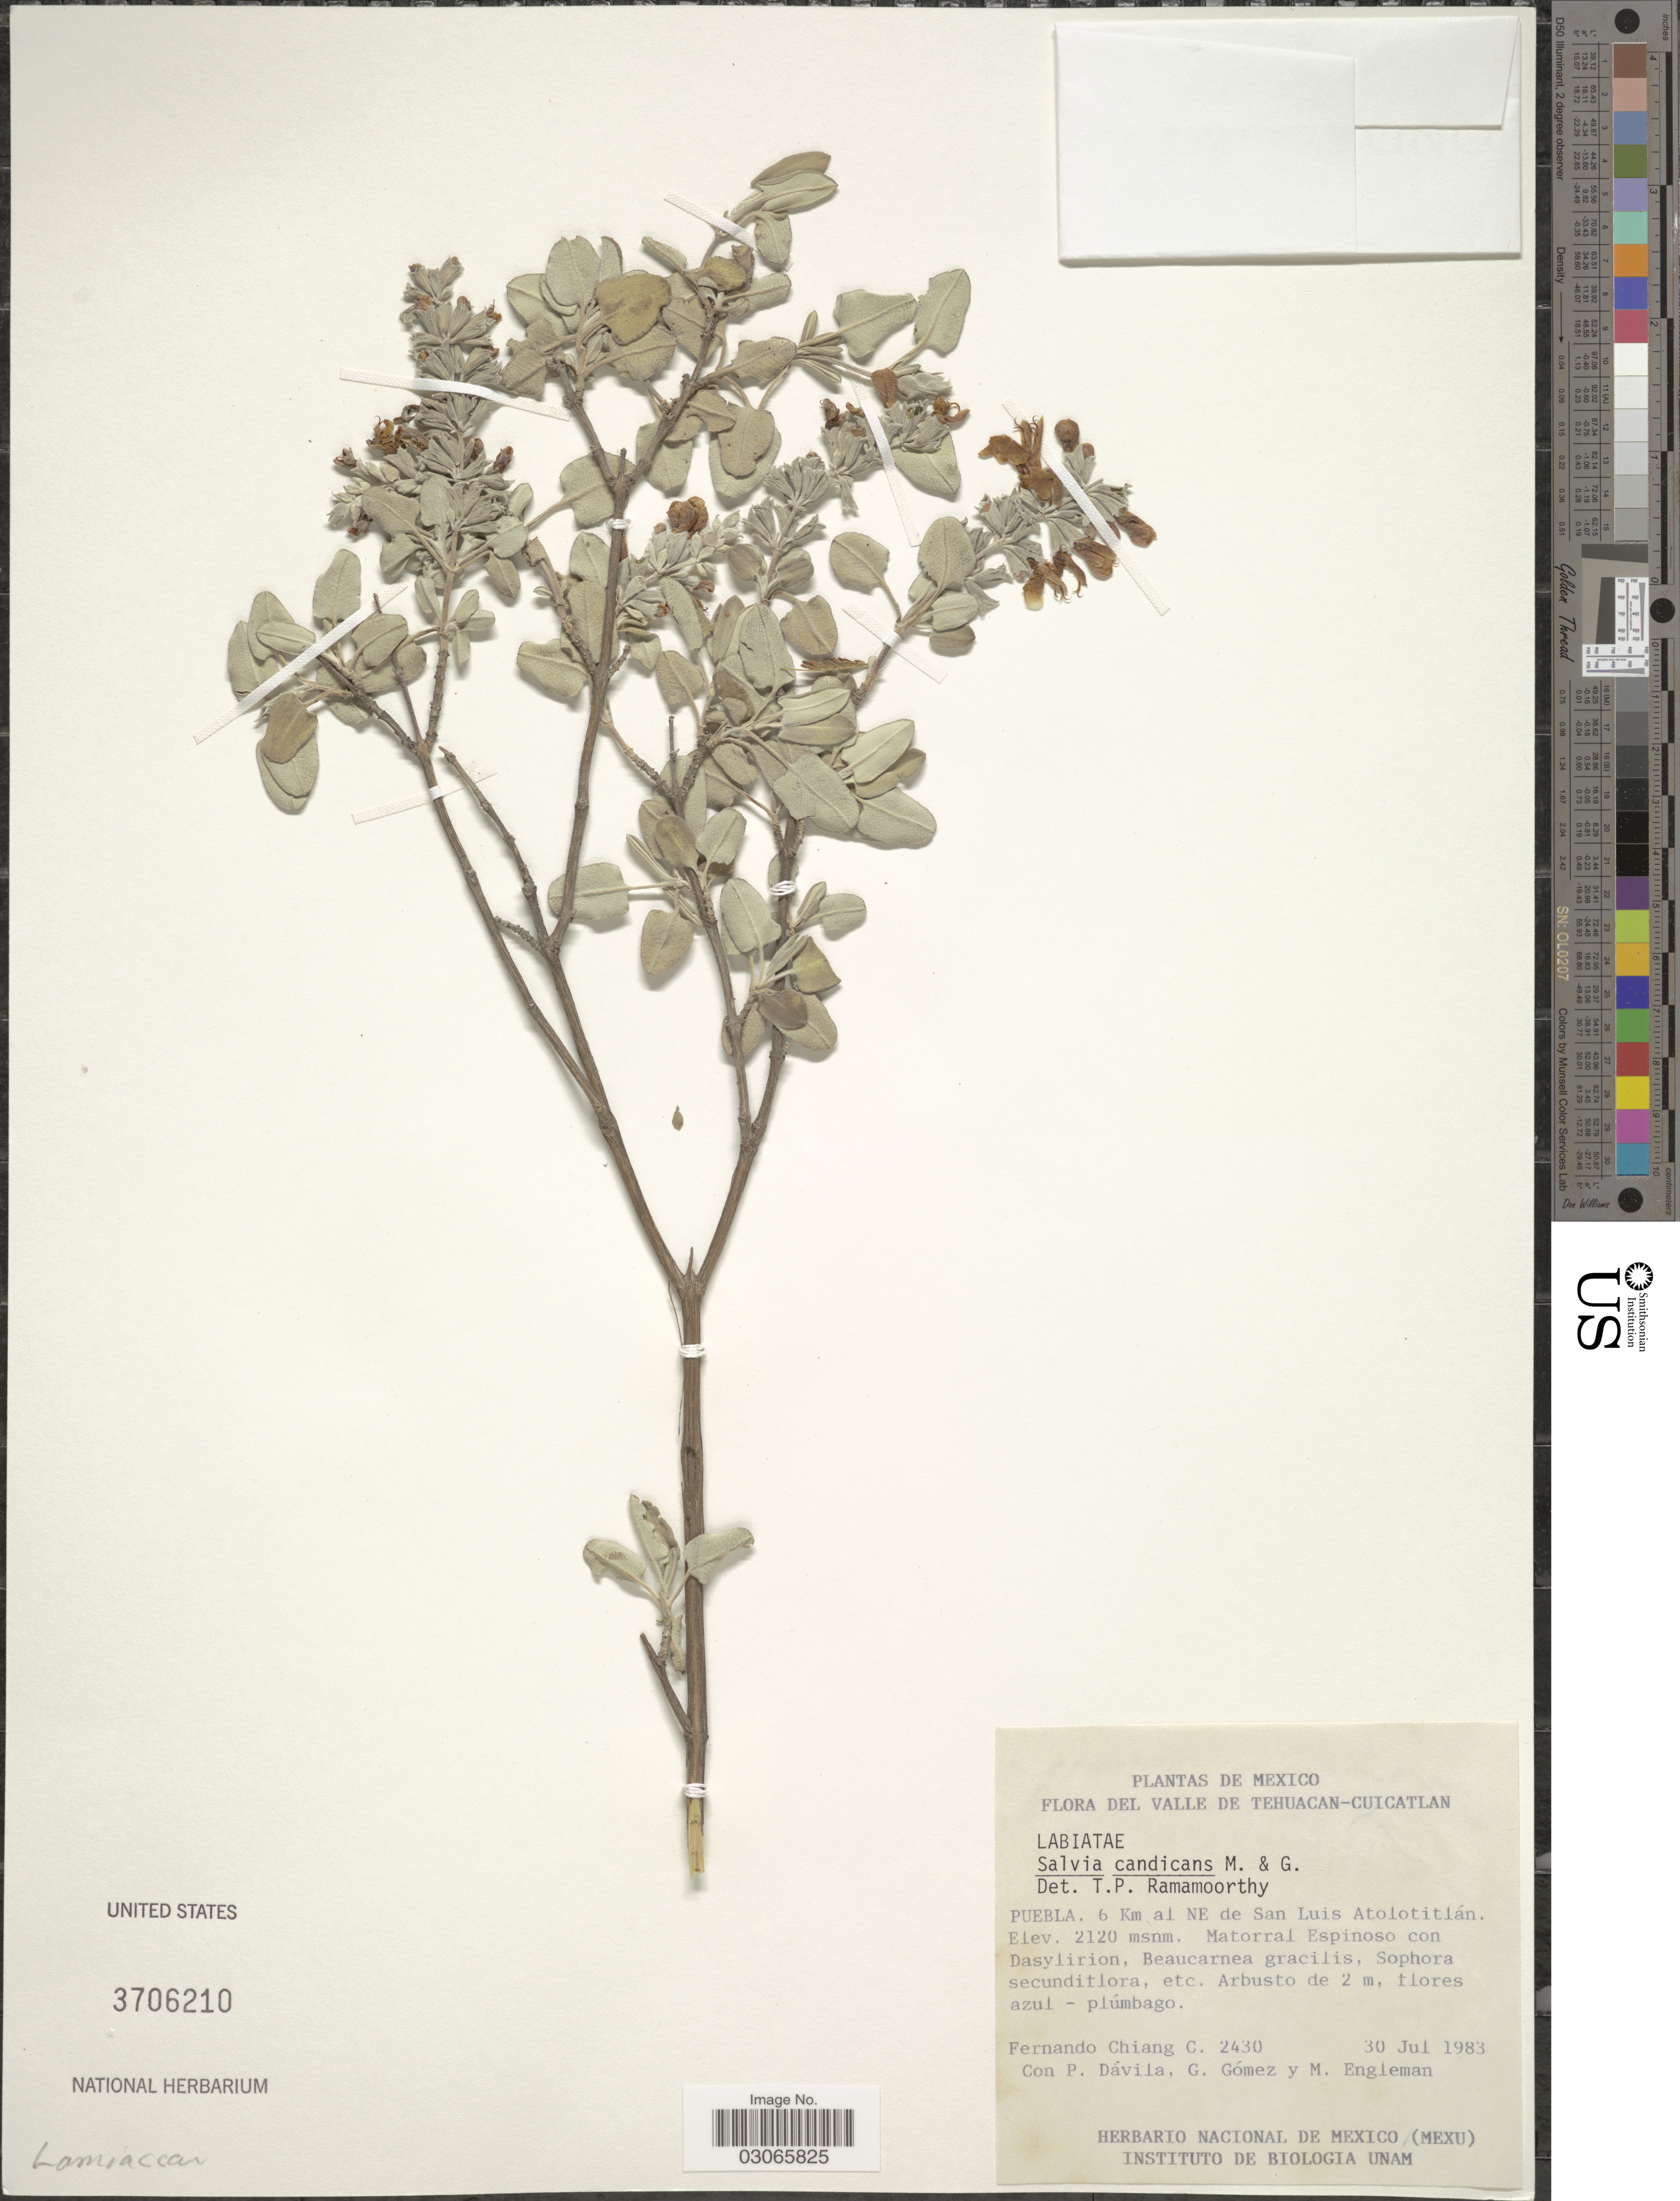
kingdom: Plantae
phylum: Tracheophyta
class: Magnoliopsida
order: Lamiales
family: Lamiaceae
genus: Salvia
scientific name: Salvia candicans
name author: M. Martens & Galeotti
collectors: F. Chiang C., P. Dávila, G. Gomez & M. Engleman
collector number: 2430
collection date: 1983-07-30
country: Mexico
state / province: Puebla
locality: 6 Km al NE de San Luis Atolotitlán. Valle de Tehuacan-Cuicatlan.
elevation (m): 2120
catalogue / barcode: US 3706210